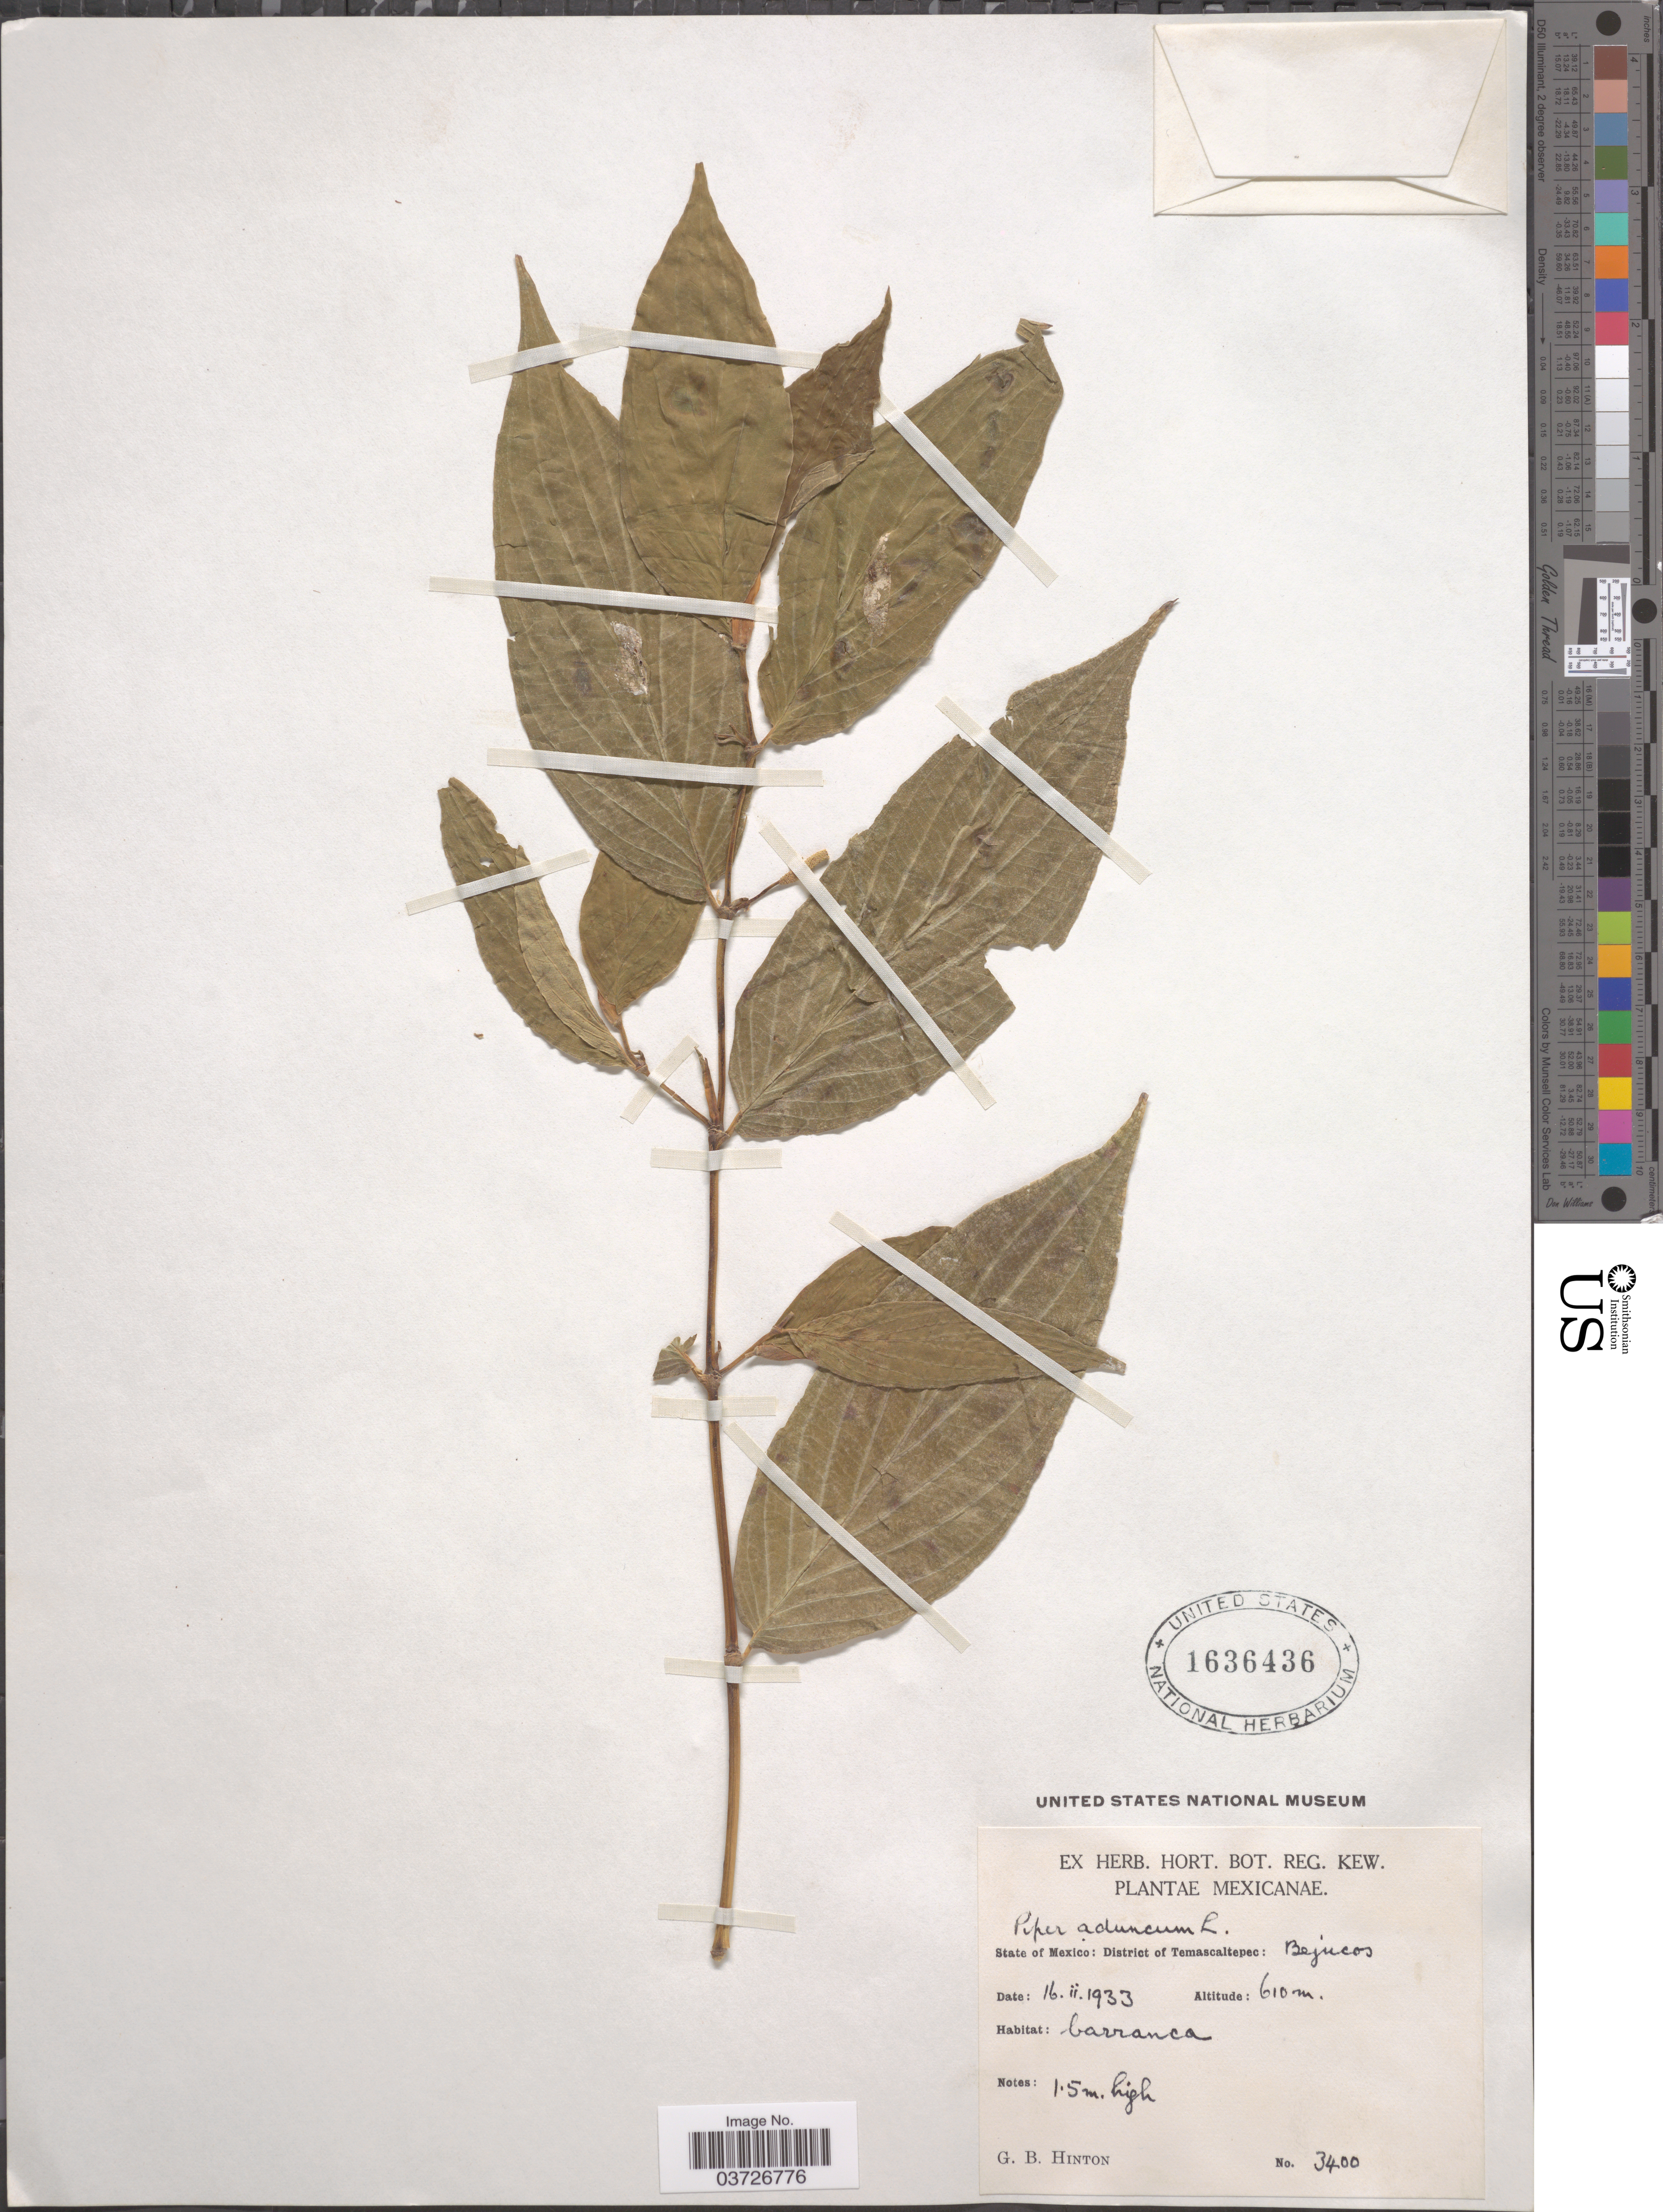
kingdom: Plantae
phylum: Tracheophyta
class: Magnoliopsida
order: Piperales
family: Piperaceae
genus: Piper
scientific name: Piper aduncum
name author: L.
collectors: G. B. Hinton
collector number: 3400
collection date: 1933-02-16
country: Mexico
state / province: México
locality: District of Temascaltepec: Bejucos.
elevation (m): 610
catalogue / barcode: US 1636436